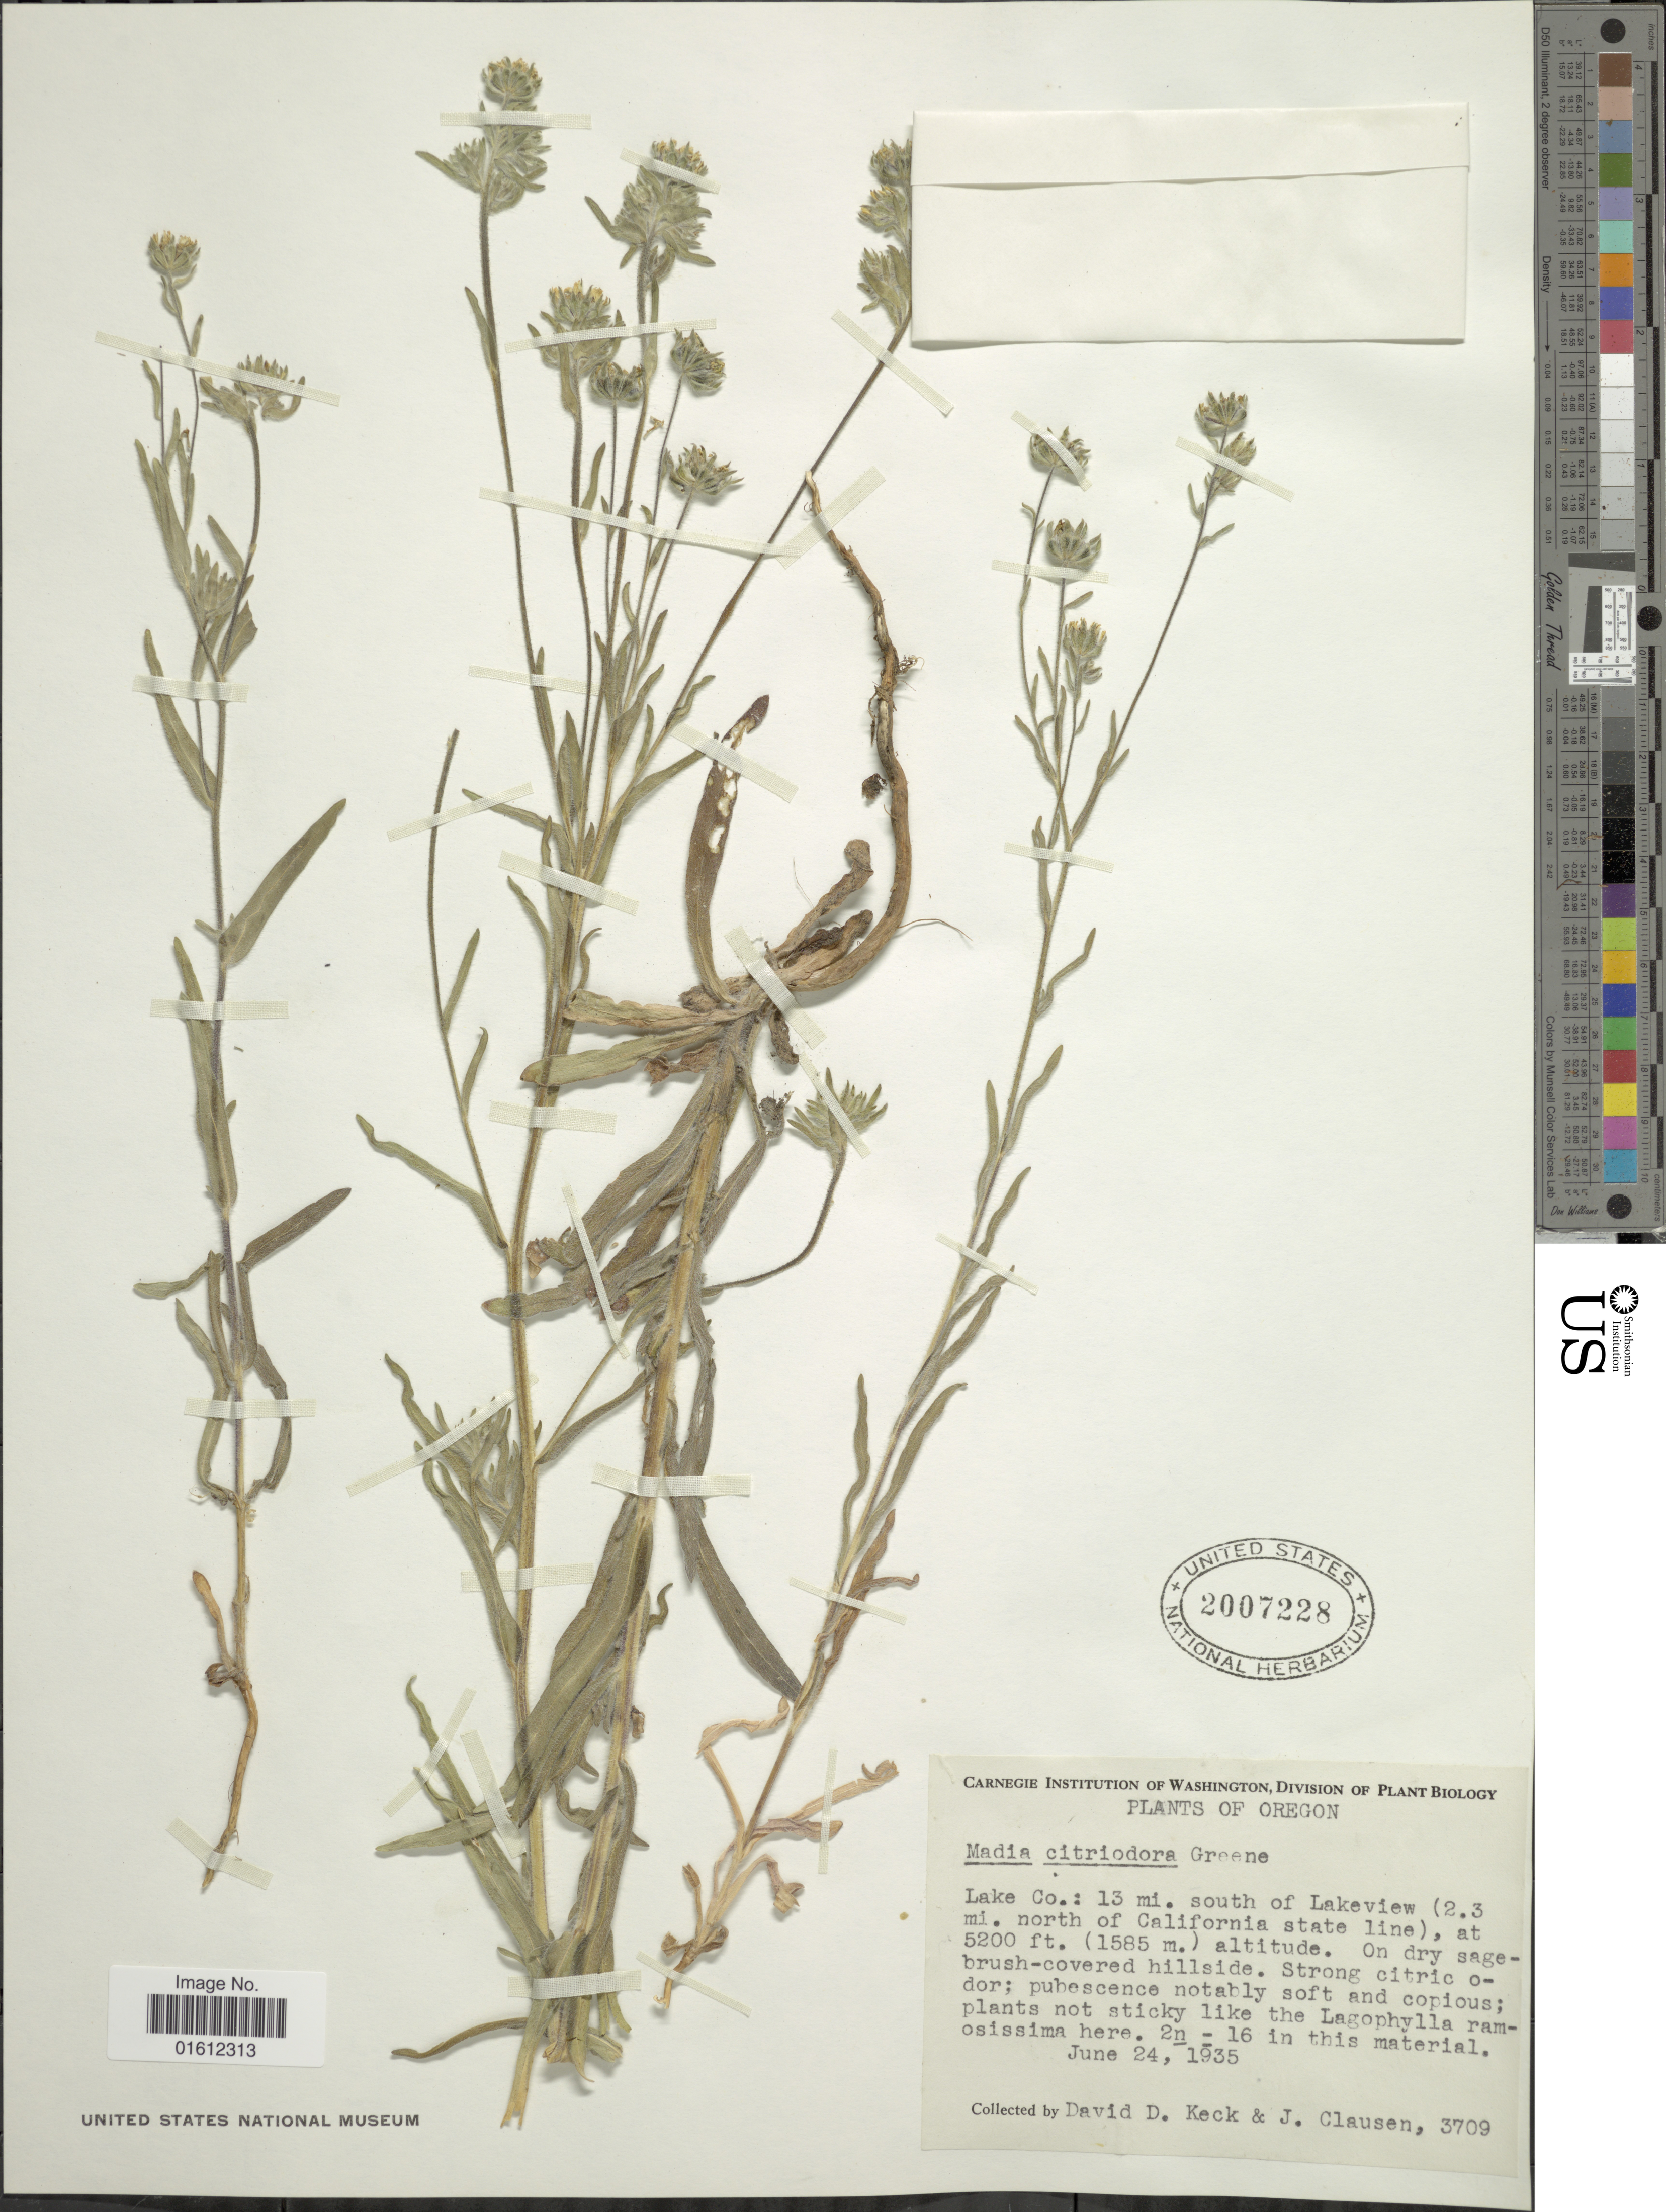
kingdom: Plantae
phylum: Tracheophyta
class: Magnoliopsida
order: Asterales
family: Asteraceae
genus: Madia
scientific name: Madia citriodora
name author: Greene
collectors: D. D. Keck & J. Clausen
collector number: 3709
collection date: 1935-06-24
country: United States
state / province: Oregon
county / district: Lake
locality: Lake Co: 13 mi. south of Lakeview (2.3 mi north of California state line)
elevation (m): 1585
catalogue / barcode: US 2007228